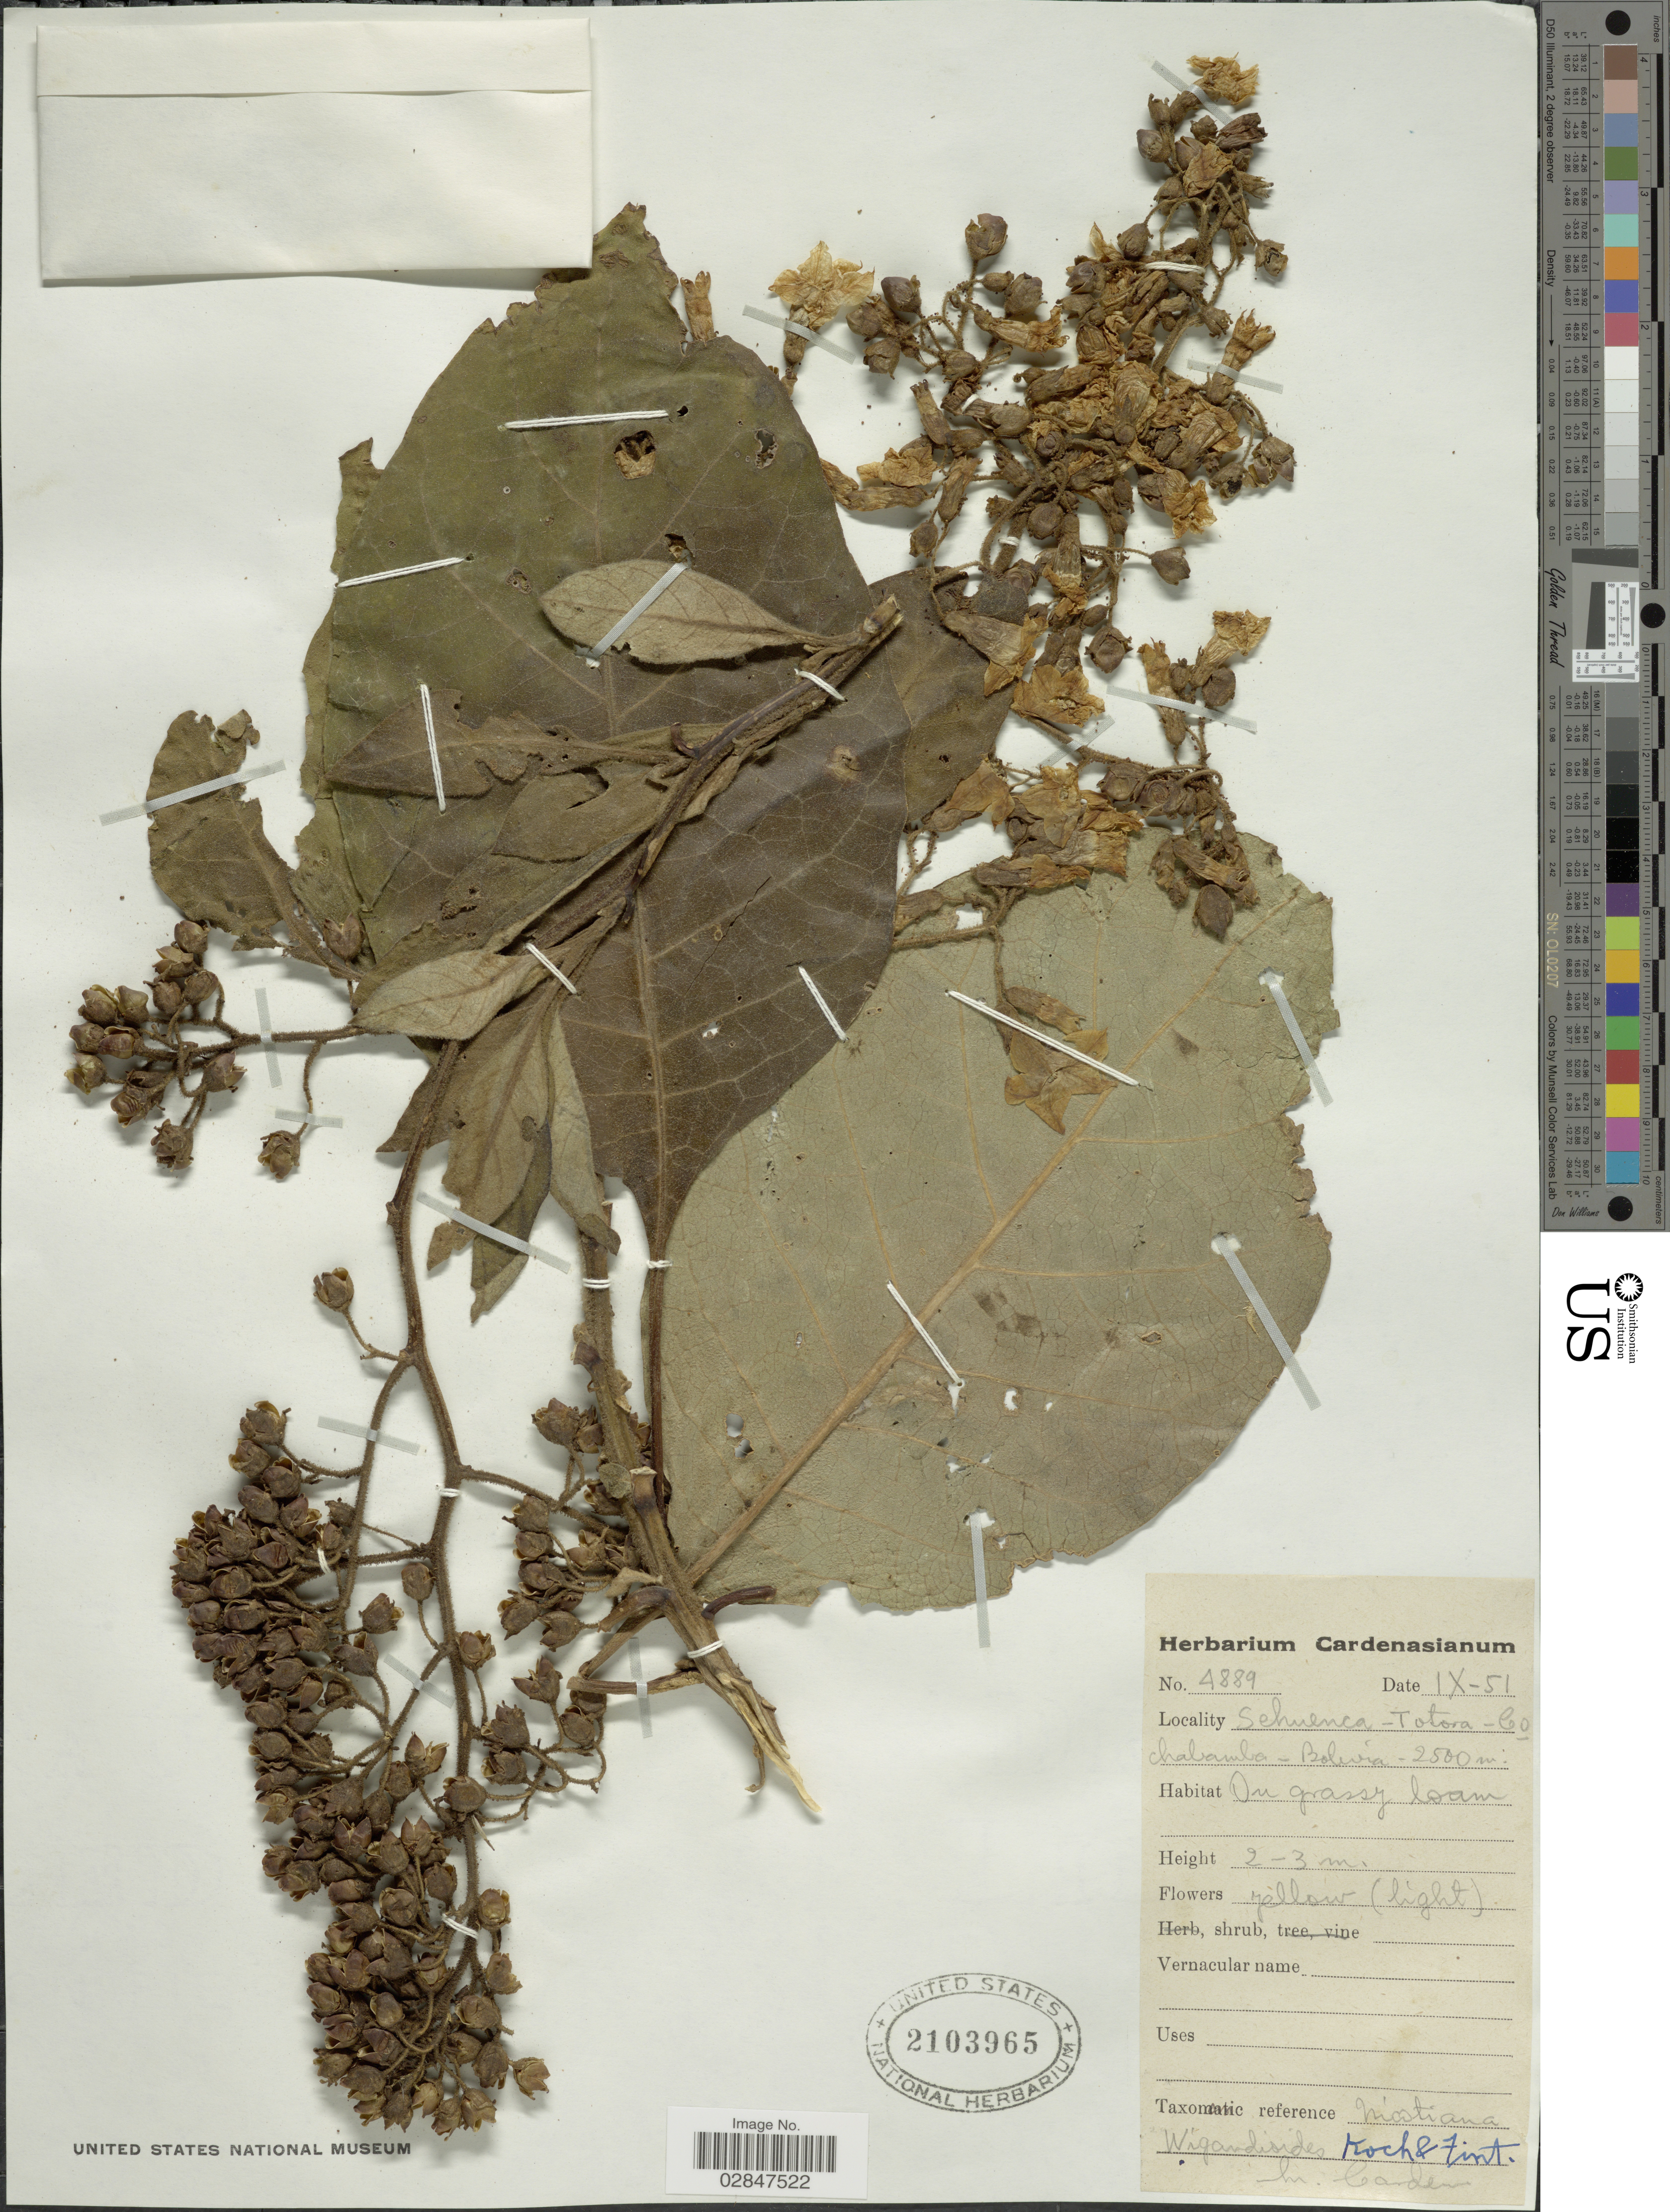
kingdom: Plantae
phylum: Tracheophyta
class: Magnoliopsida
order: Solanales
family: Solanaceae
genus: Nicotiana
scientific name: Nicotiana wigandioides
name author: K. Koch & Fintelm.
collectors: M. Cárdenas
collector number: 4889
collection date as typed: Transcribed d/m/y: /9/51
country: Bolivia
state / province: Cochabamba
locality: Sehuenca, Totora, Cochabamba, Bolivia.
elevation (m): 2500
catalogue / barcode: US 2103965